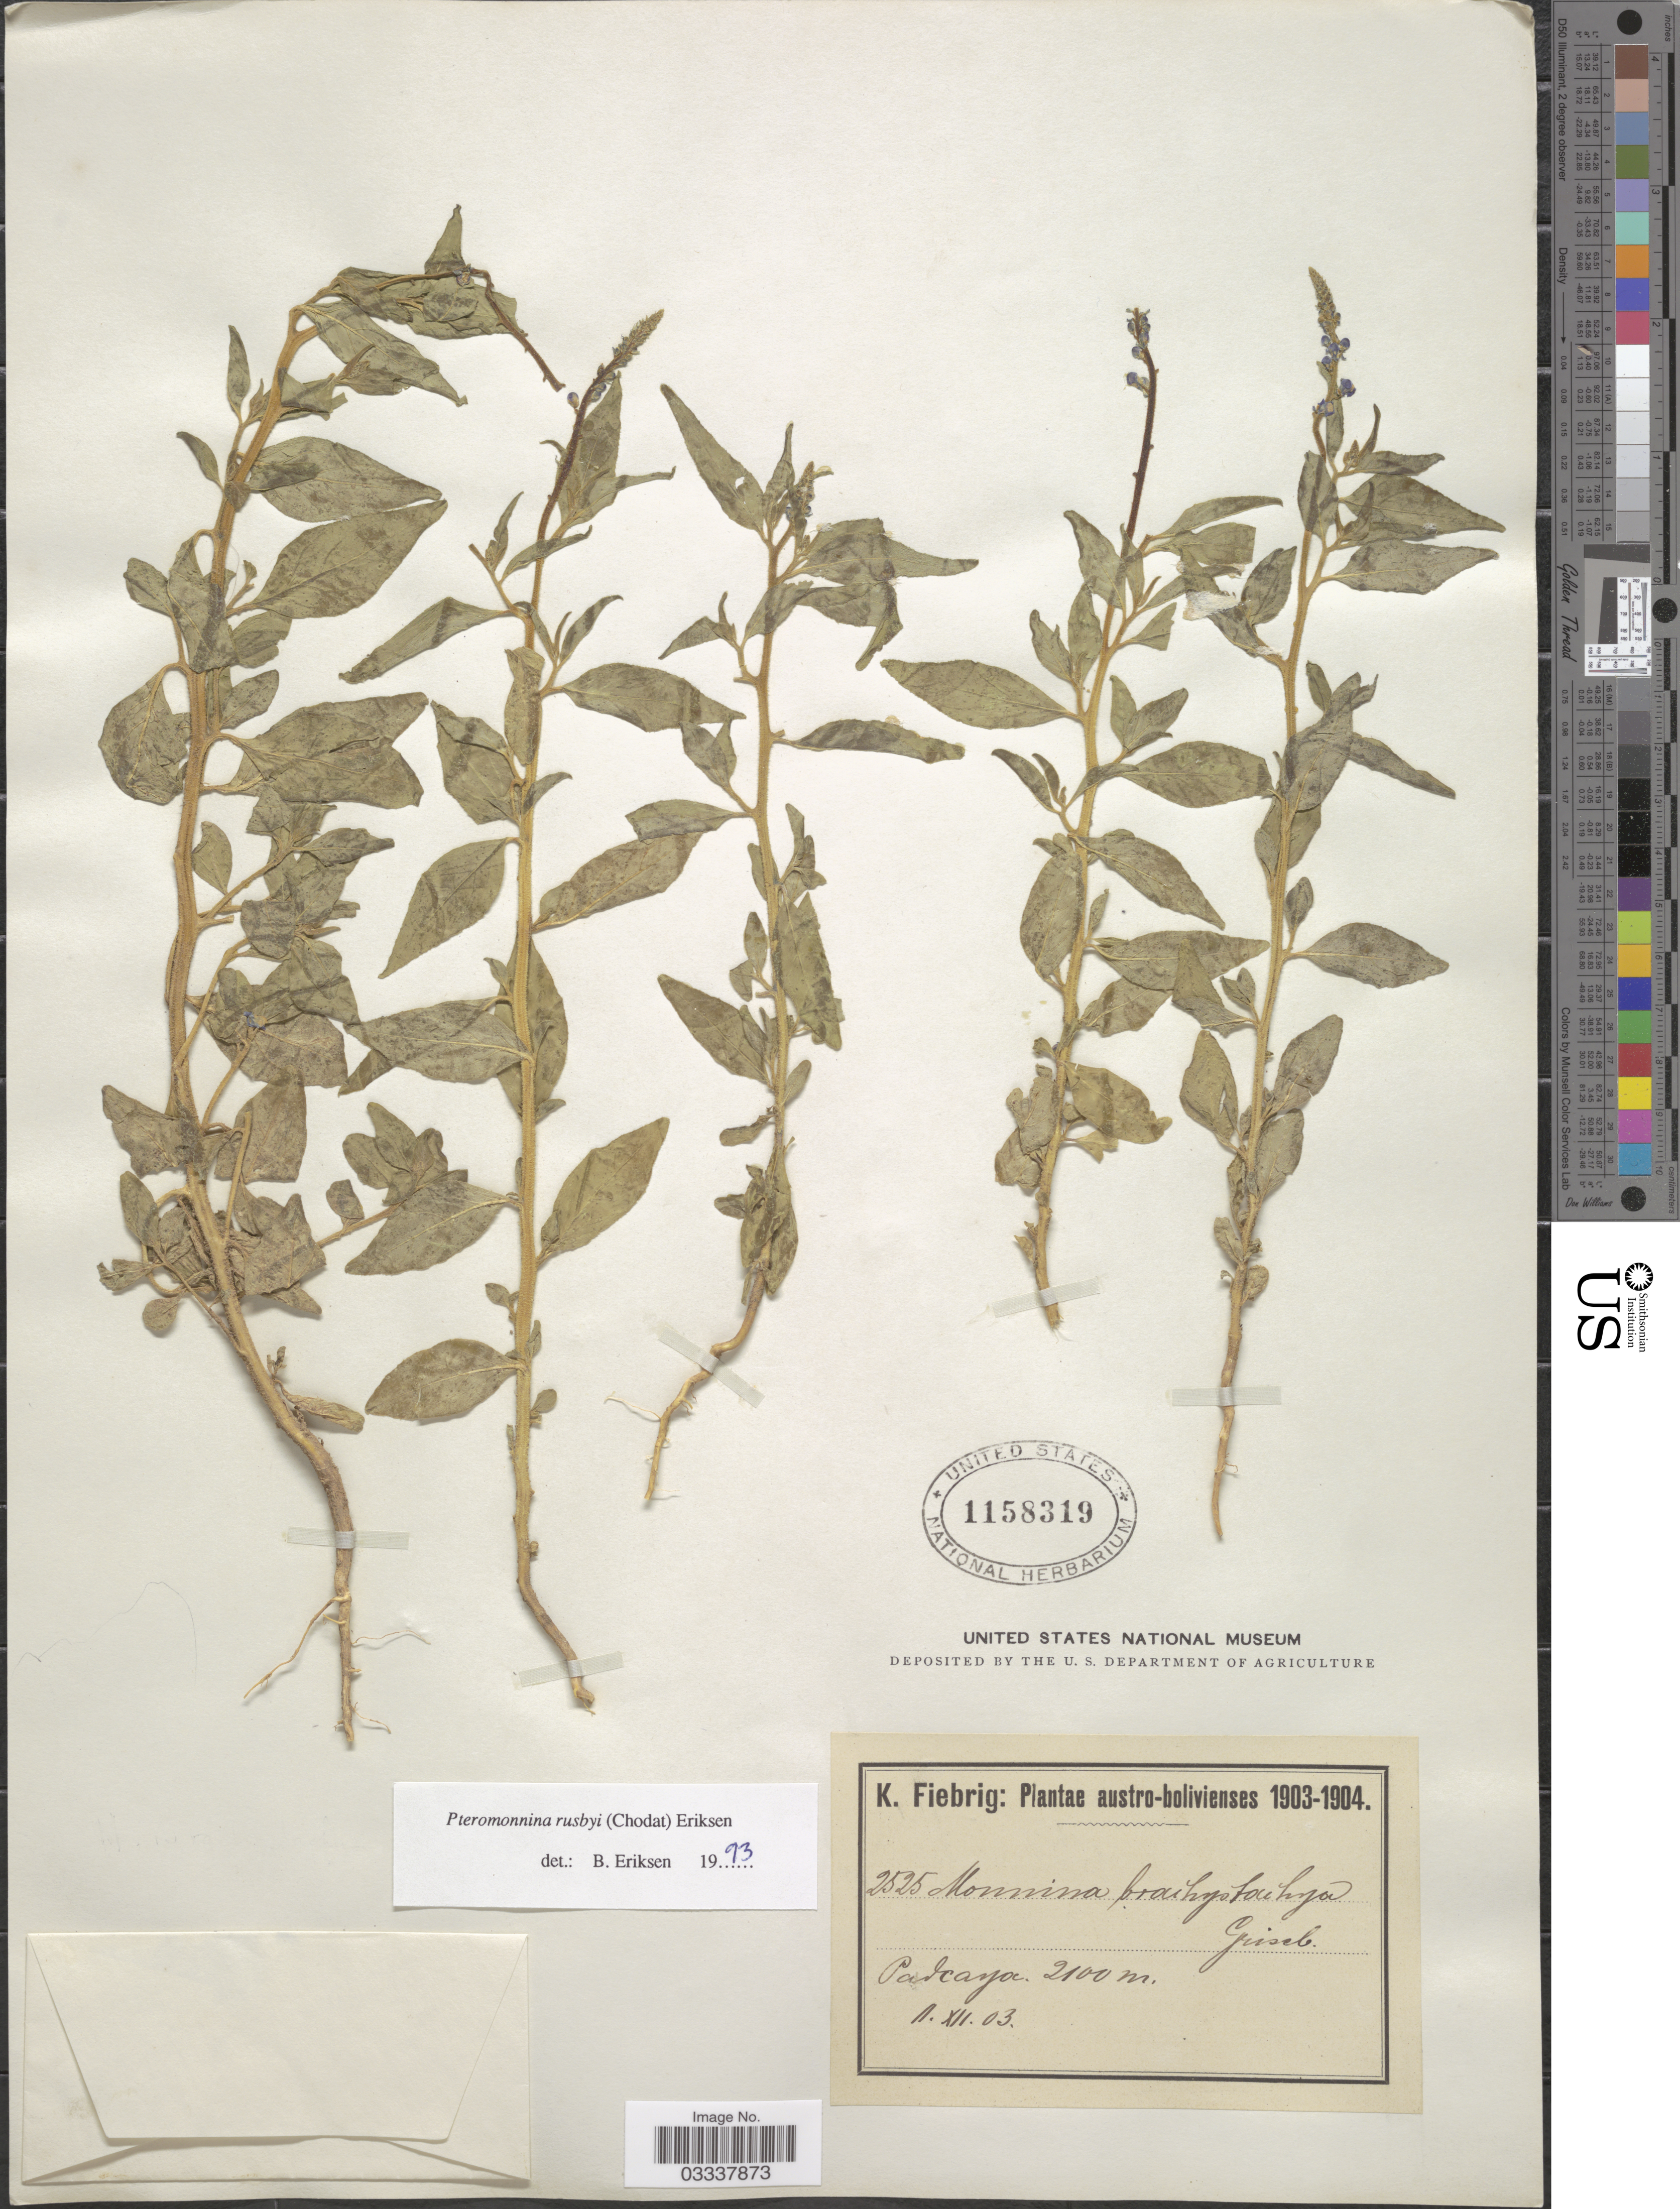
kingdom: Plantae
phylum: Tracheophyta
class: Magnoliopsida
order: Fabales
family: Polygalaceae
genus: Monnina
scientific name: Monnina rusbyi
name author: Chodat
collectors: K. Fiebrig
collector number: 2525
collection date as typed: Transcribed d/m/y: 11/12/3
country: Bolivia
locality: Austro-bolivienses, Padcaya.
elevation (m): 2100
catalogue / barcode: US 1158319